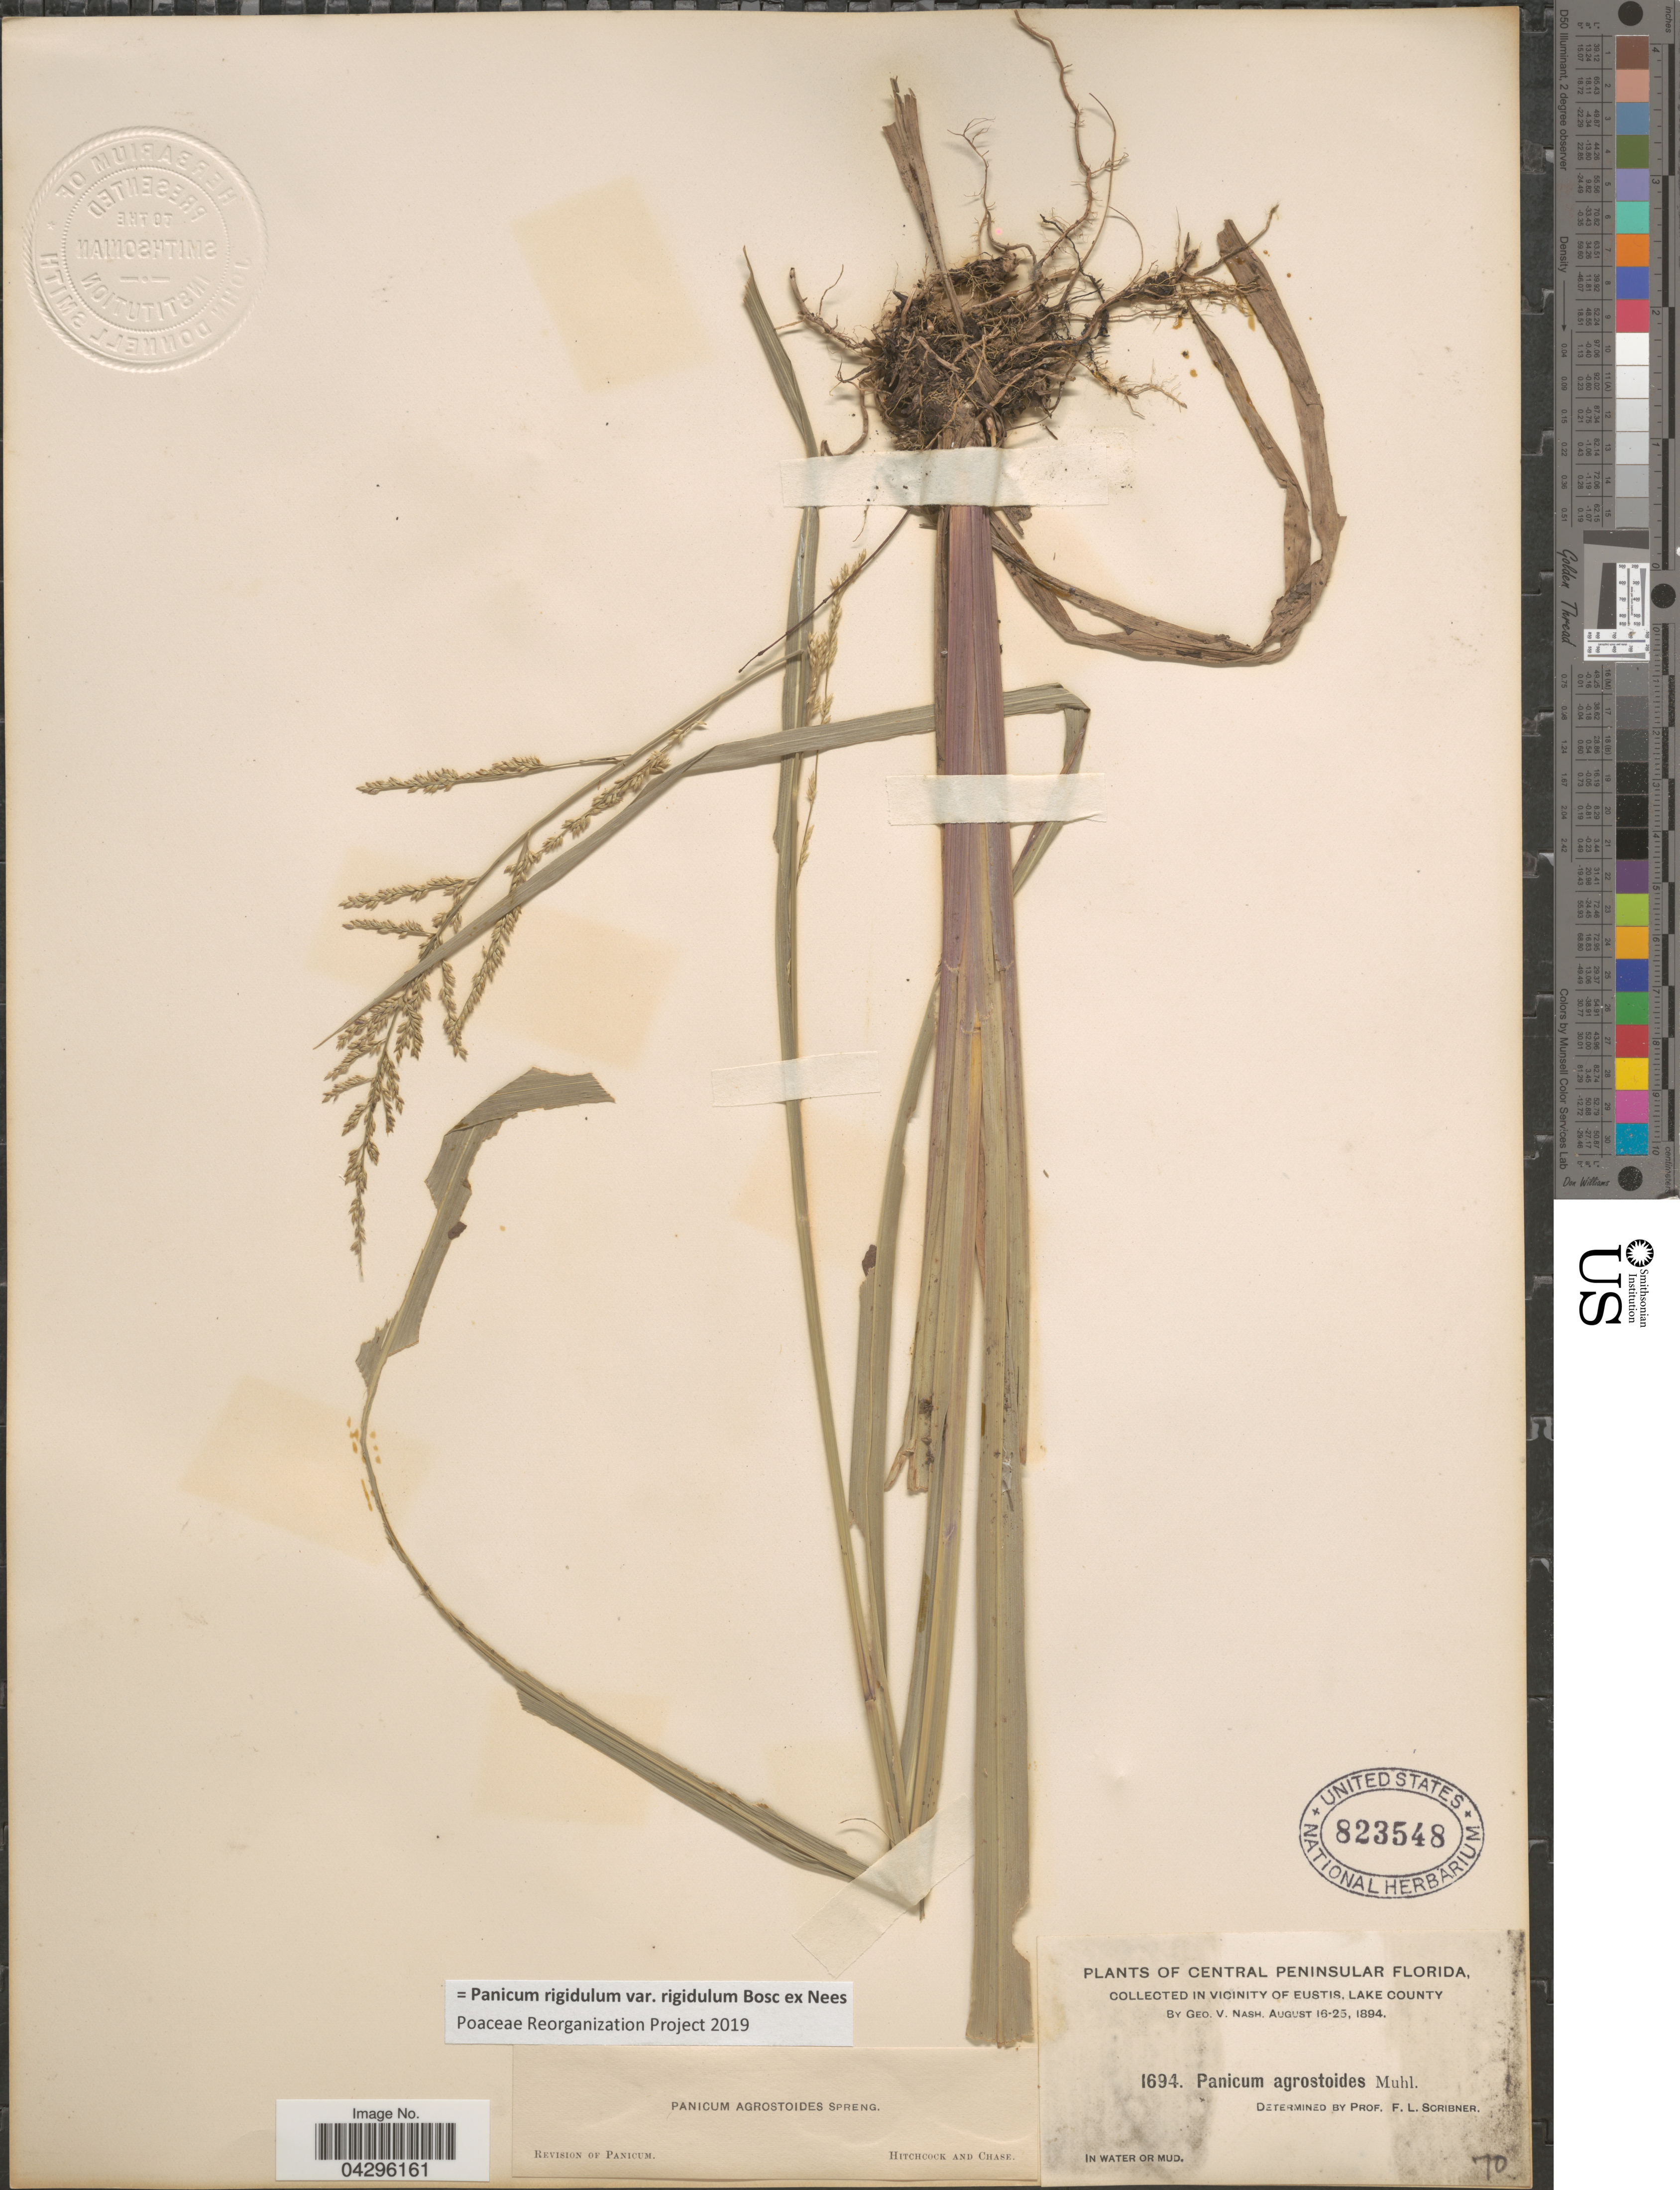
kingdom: Plantae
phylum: Tracheophyta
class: Liliopsida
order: Poales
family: Poaceae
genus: Panicum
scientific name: Panicum rigidulum var. rigidulum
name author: Bosc ex Nees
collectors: G. V. Nash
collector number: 1694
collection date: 1894-08-16/1894-08-25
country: United States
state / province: Florida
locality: Central Peninsular Florida. In vicinity of Eustis, Lake County.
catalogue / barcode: US 823548